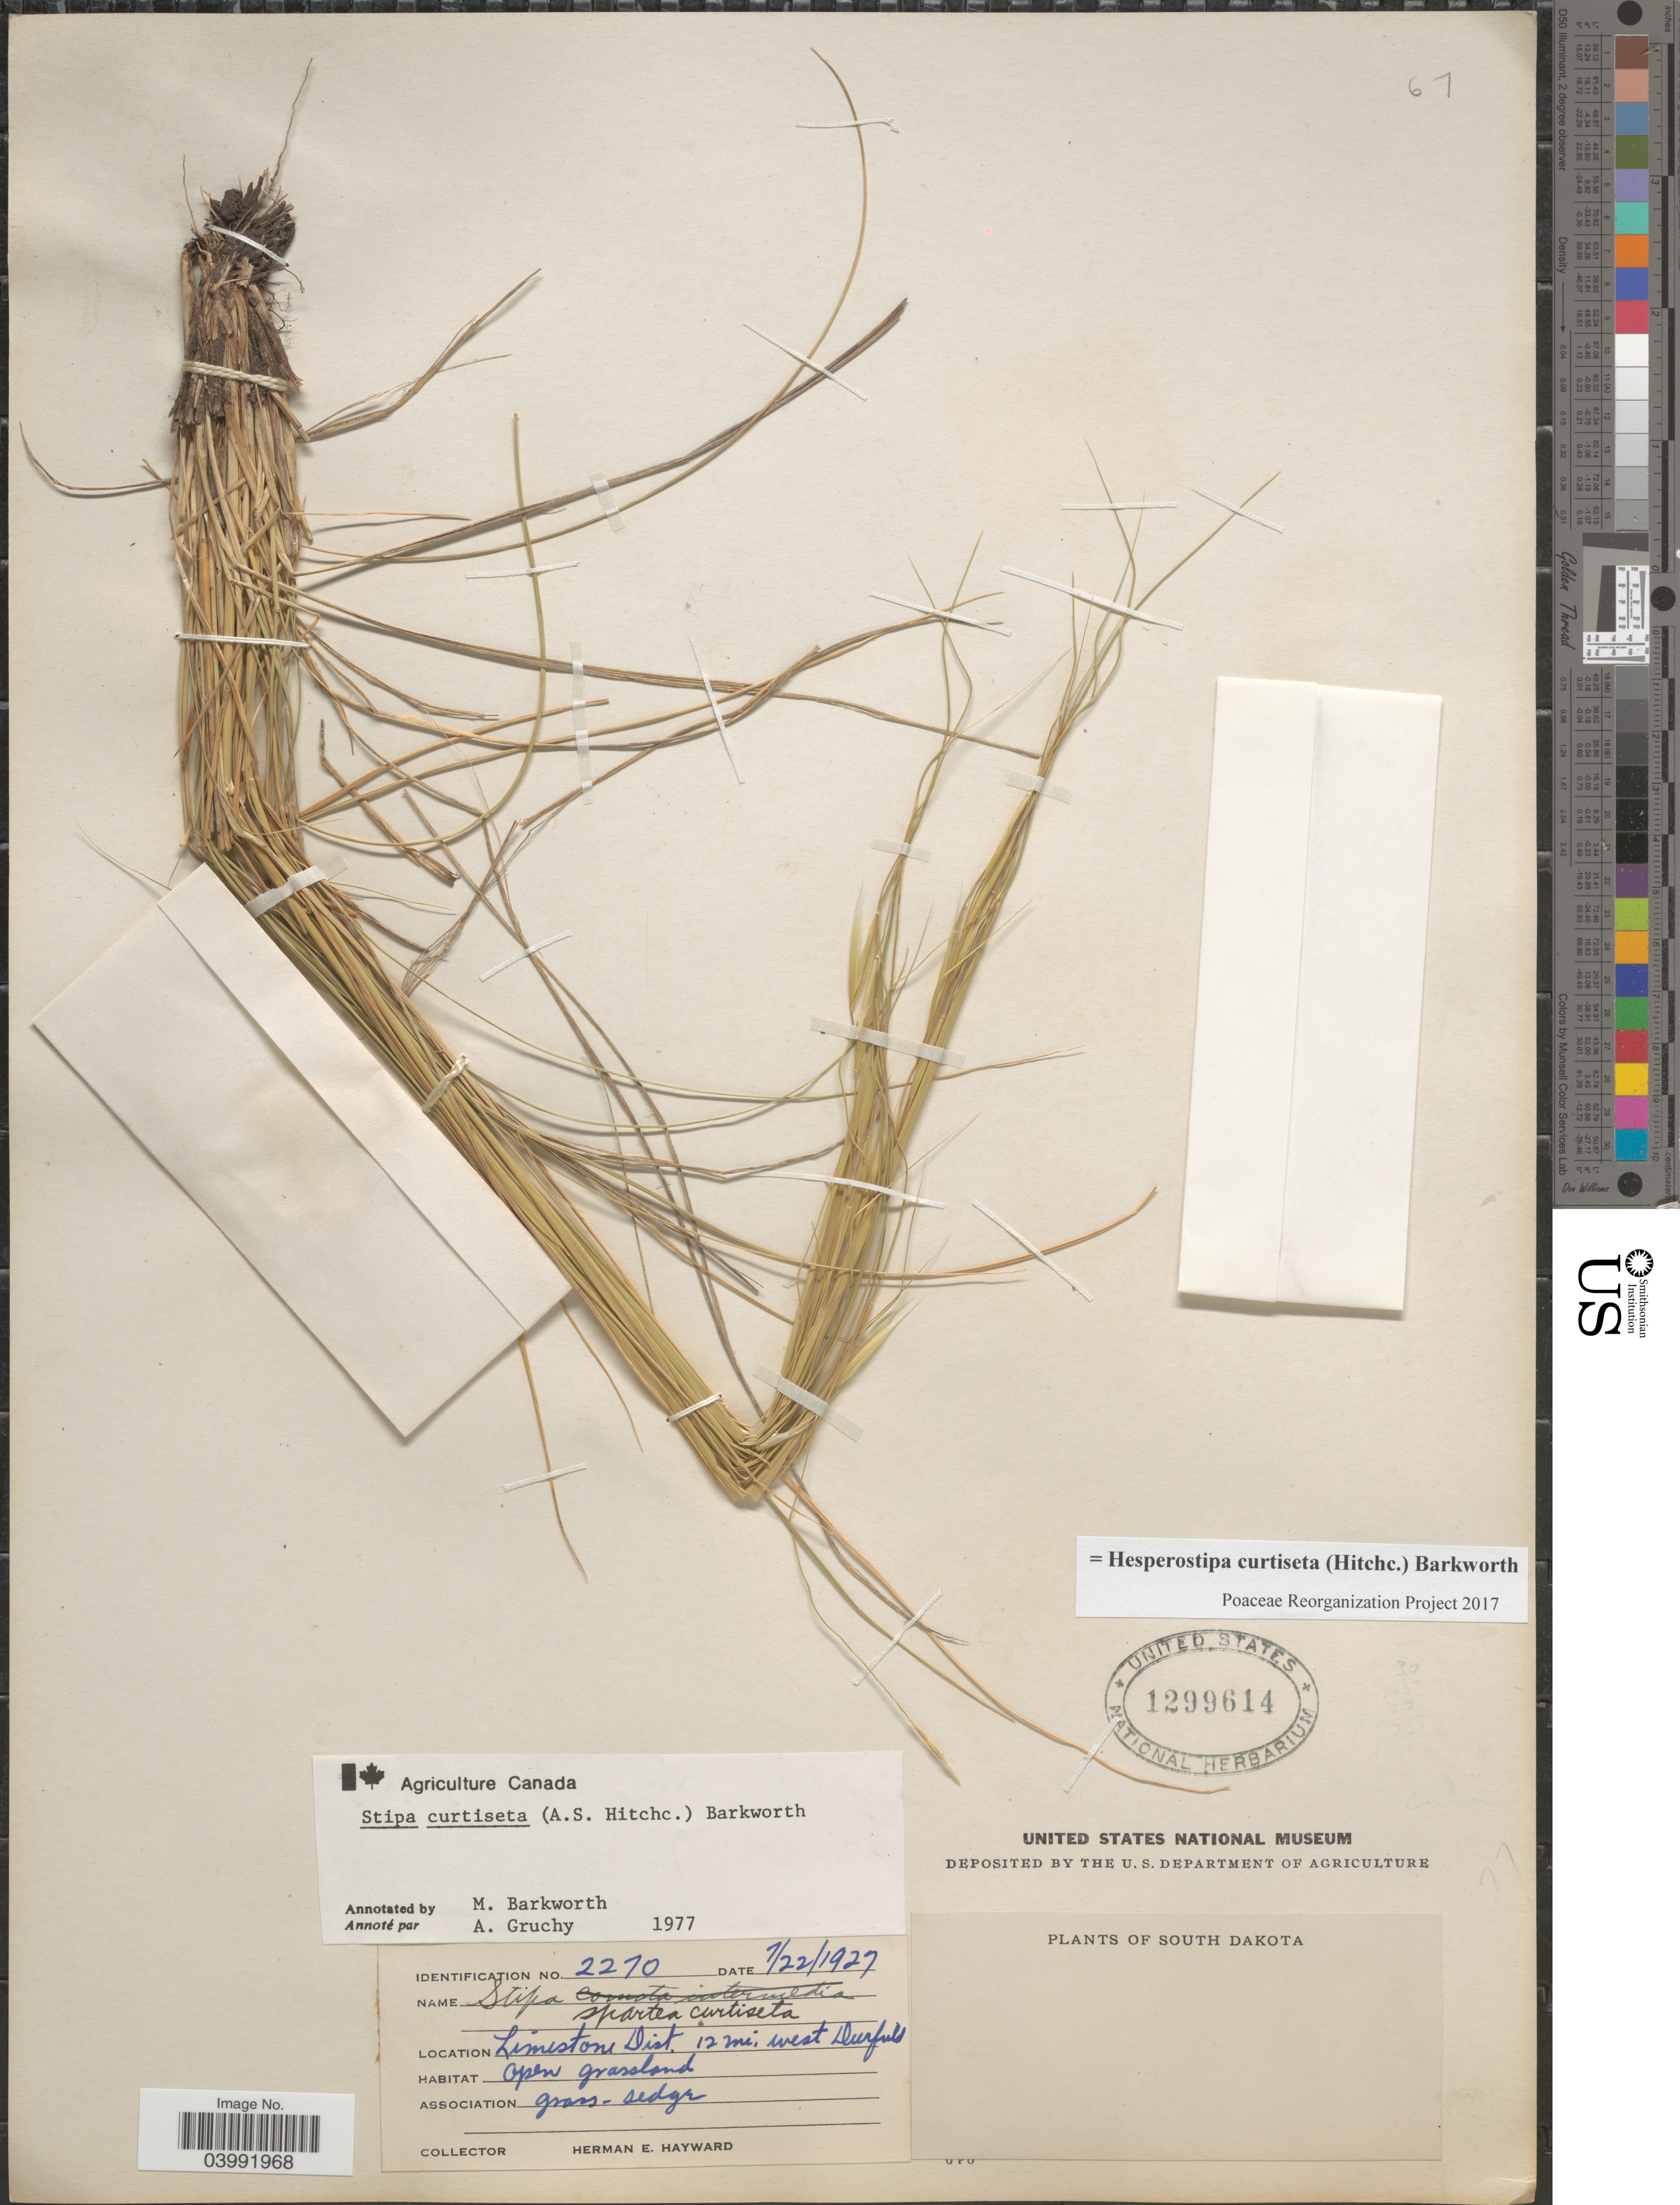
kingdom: Plantae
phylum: Tracheophyta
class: Liliopsida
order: Poales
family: Poaceae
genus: Hesperostipa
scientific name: Hesperostipa curtiseta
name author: (Hitchc.) Barkworth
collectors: H. Hayward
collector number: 2270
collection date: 1927-07-22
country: United States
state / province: South Dakota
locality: Limestone Dist. 12 mi. west of Deerfield.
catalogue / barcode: US 1299614